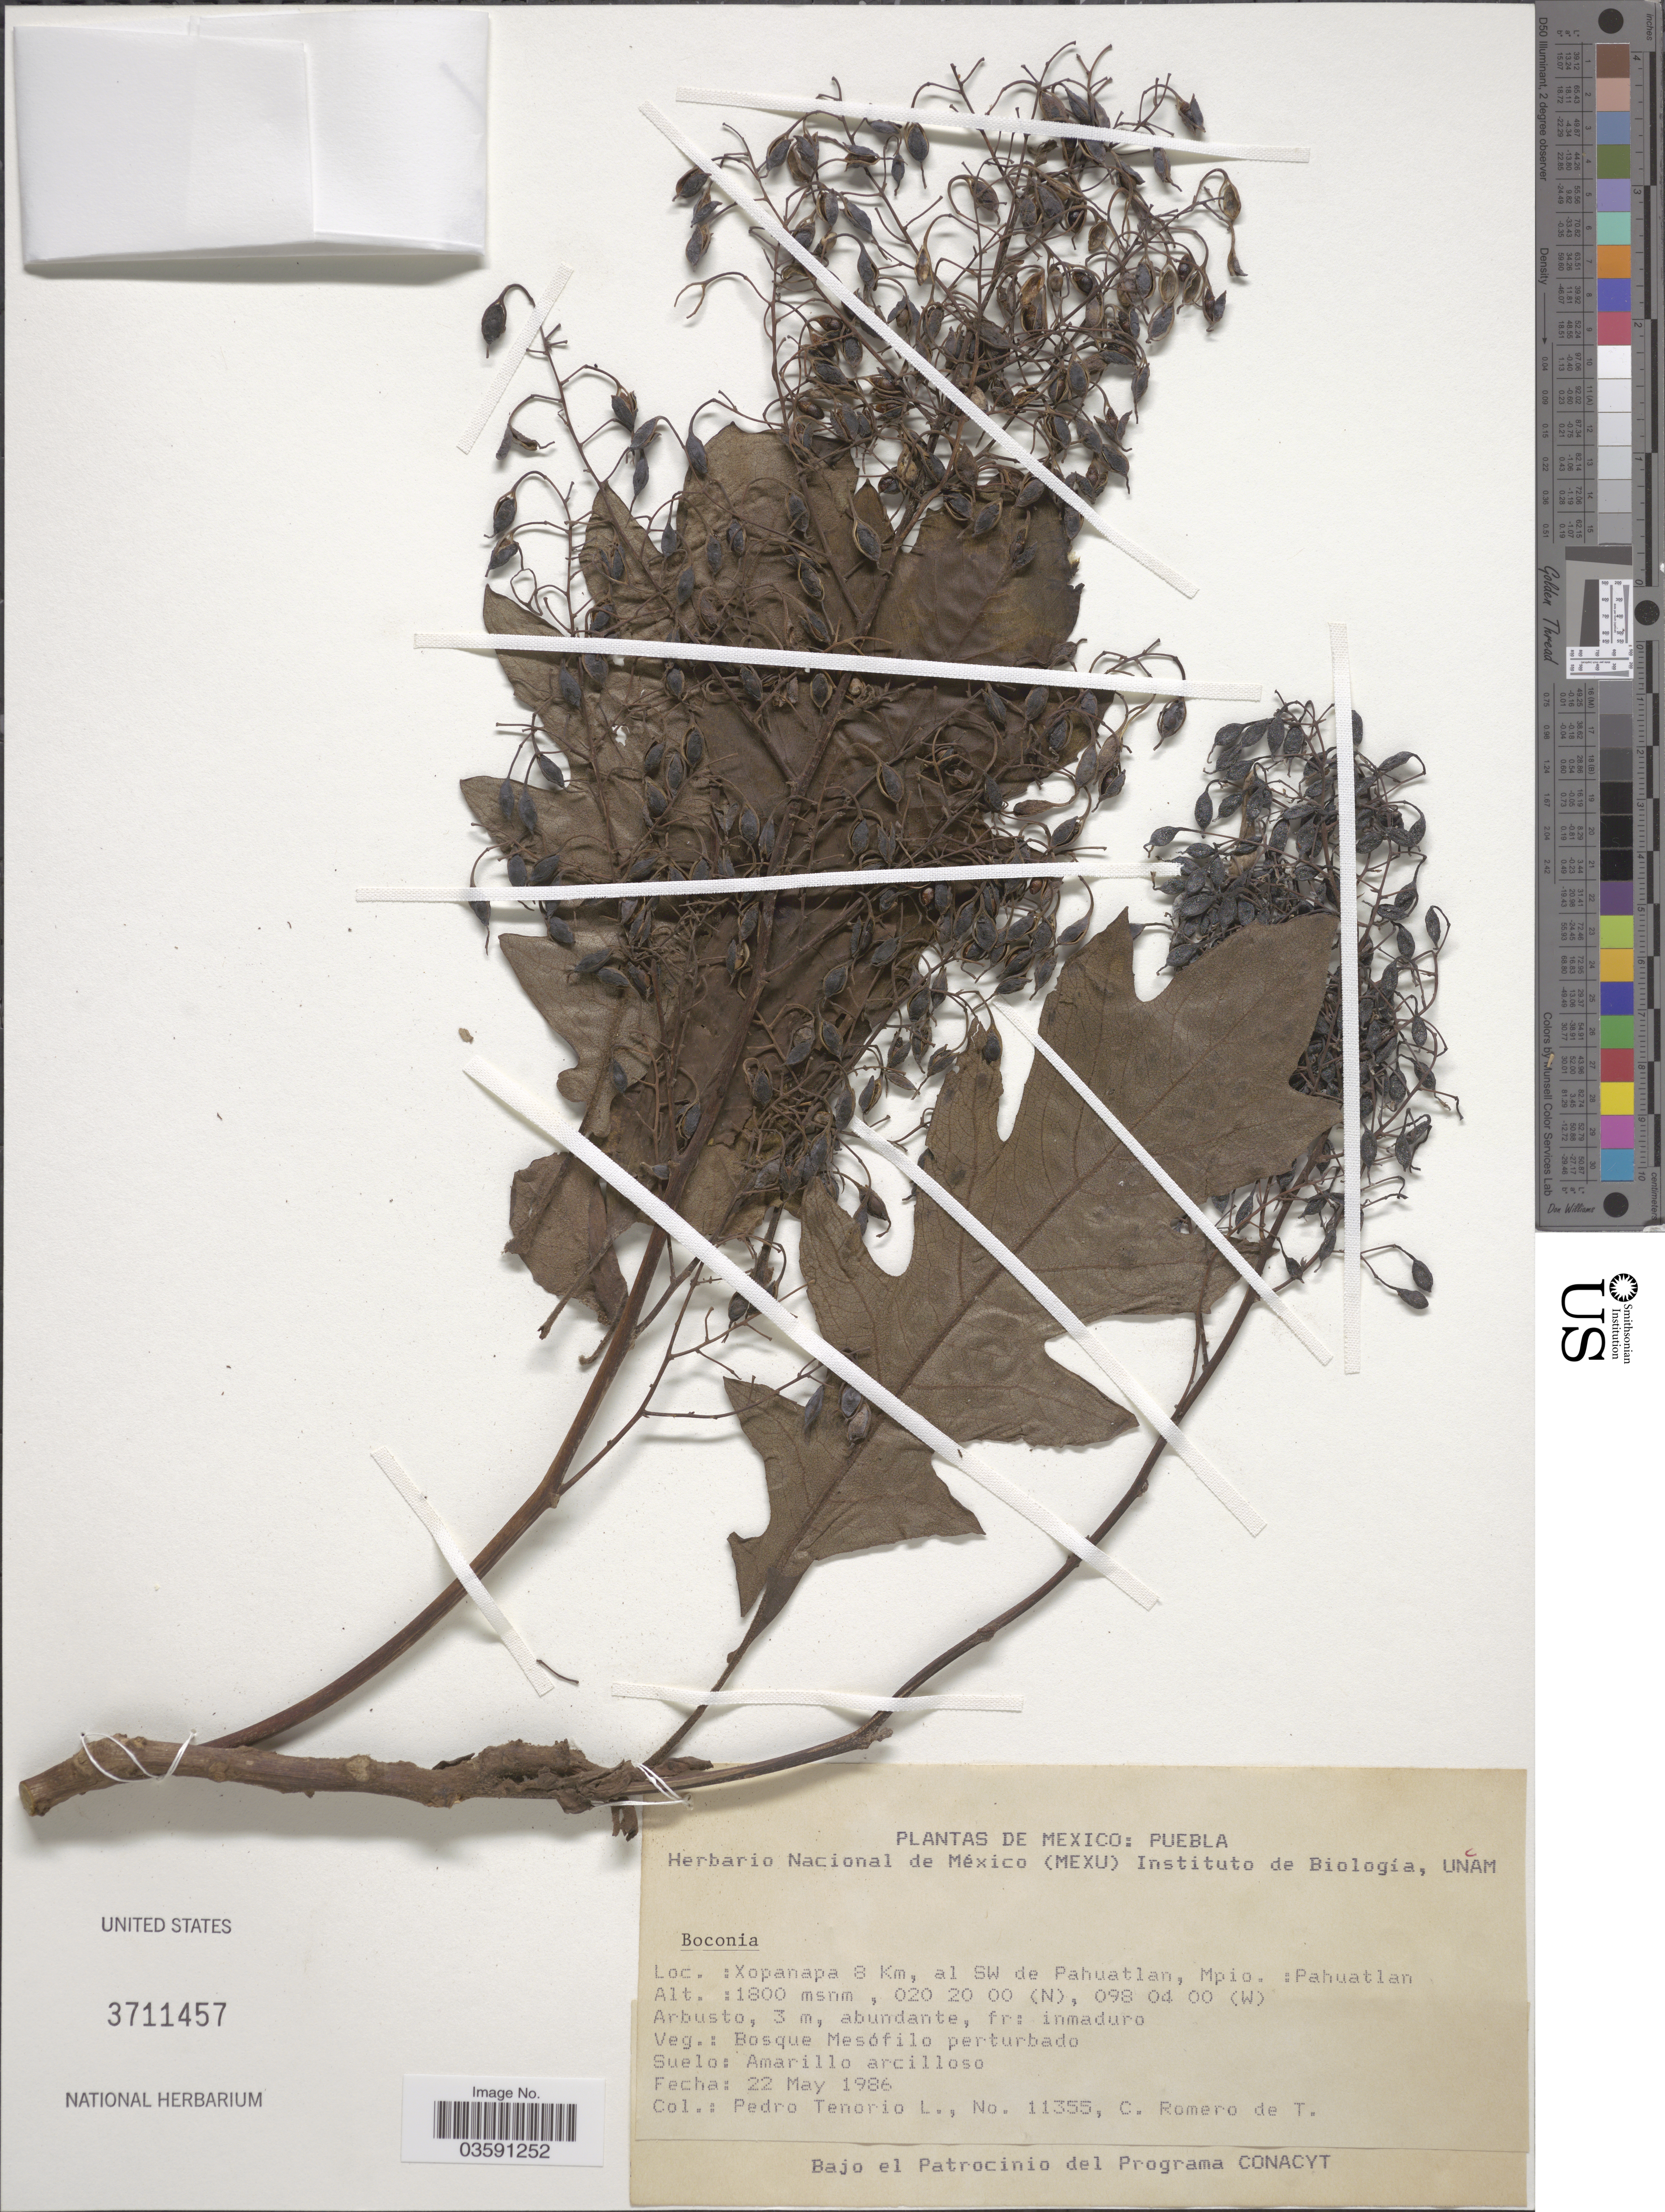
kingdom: Plantae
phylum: Tracheophyta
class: Magnoliopsida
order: Ranunculales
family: Papaveraceae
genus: Bocconia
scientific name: Bocconia sp.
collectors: P. Tenorio L. & C. Romero de T.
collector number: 11355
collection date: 1986-05-22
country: Mexico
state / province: Puebla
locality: Xopanapa 8 Km, al SW de Pahuatlan, Mpio.: Pahuatlan.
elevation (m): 1800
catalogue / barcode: US 3711457